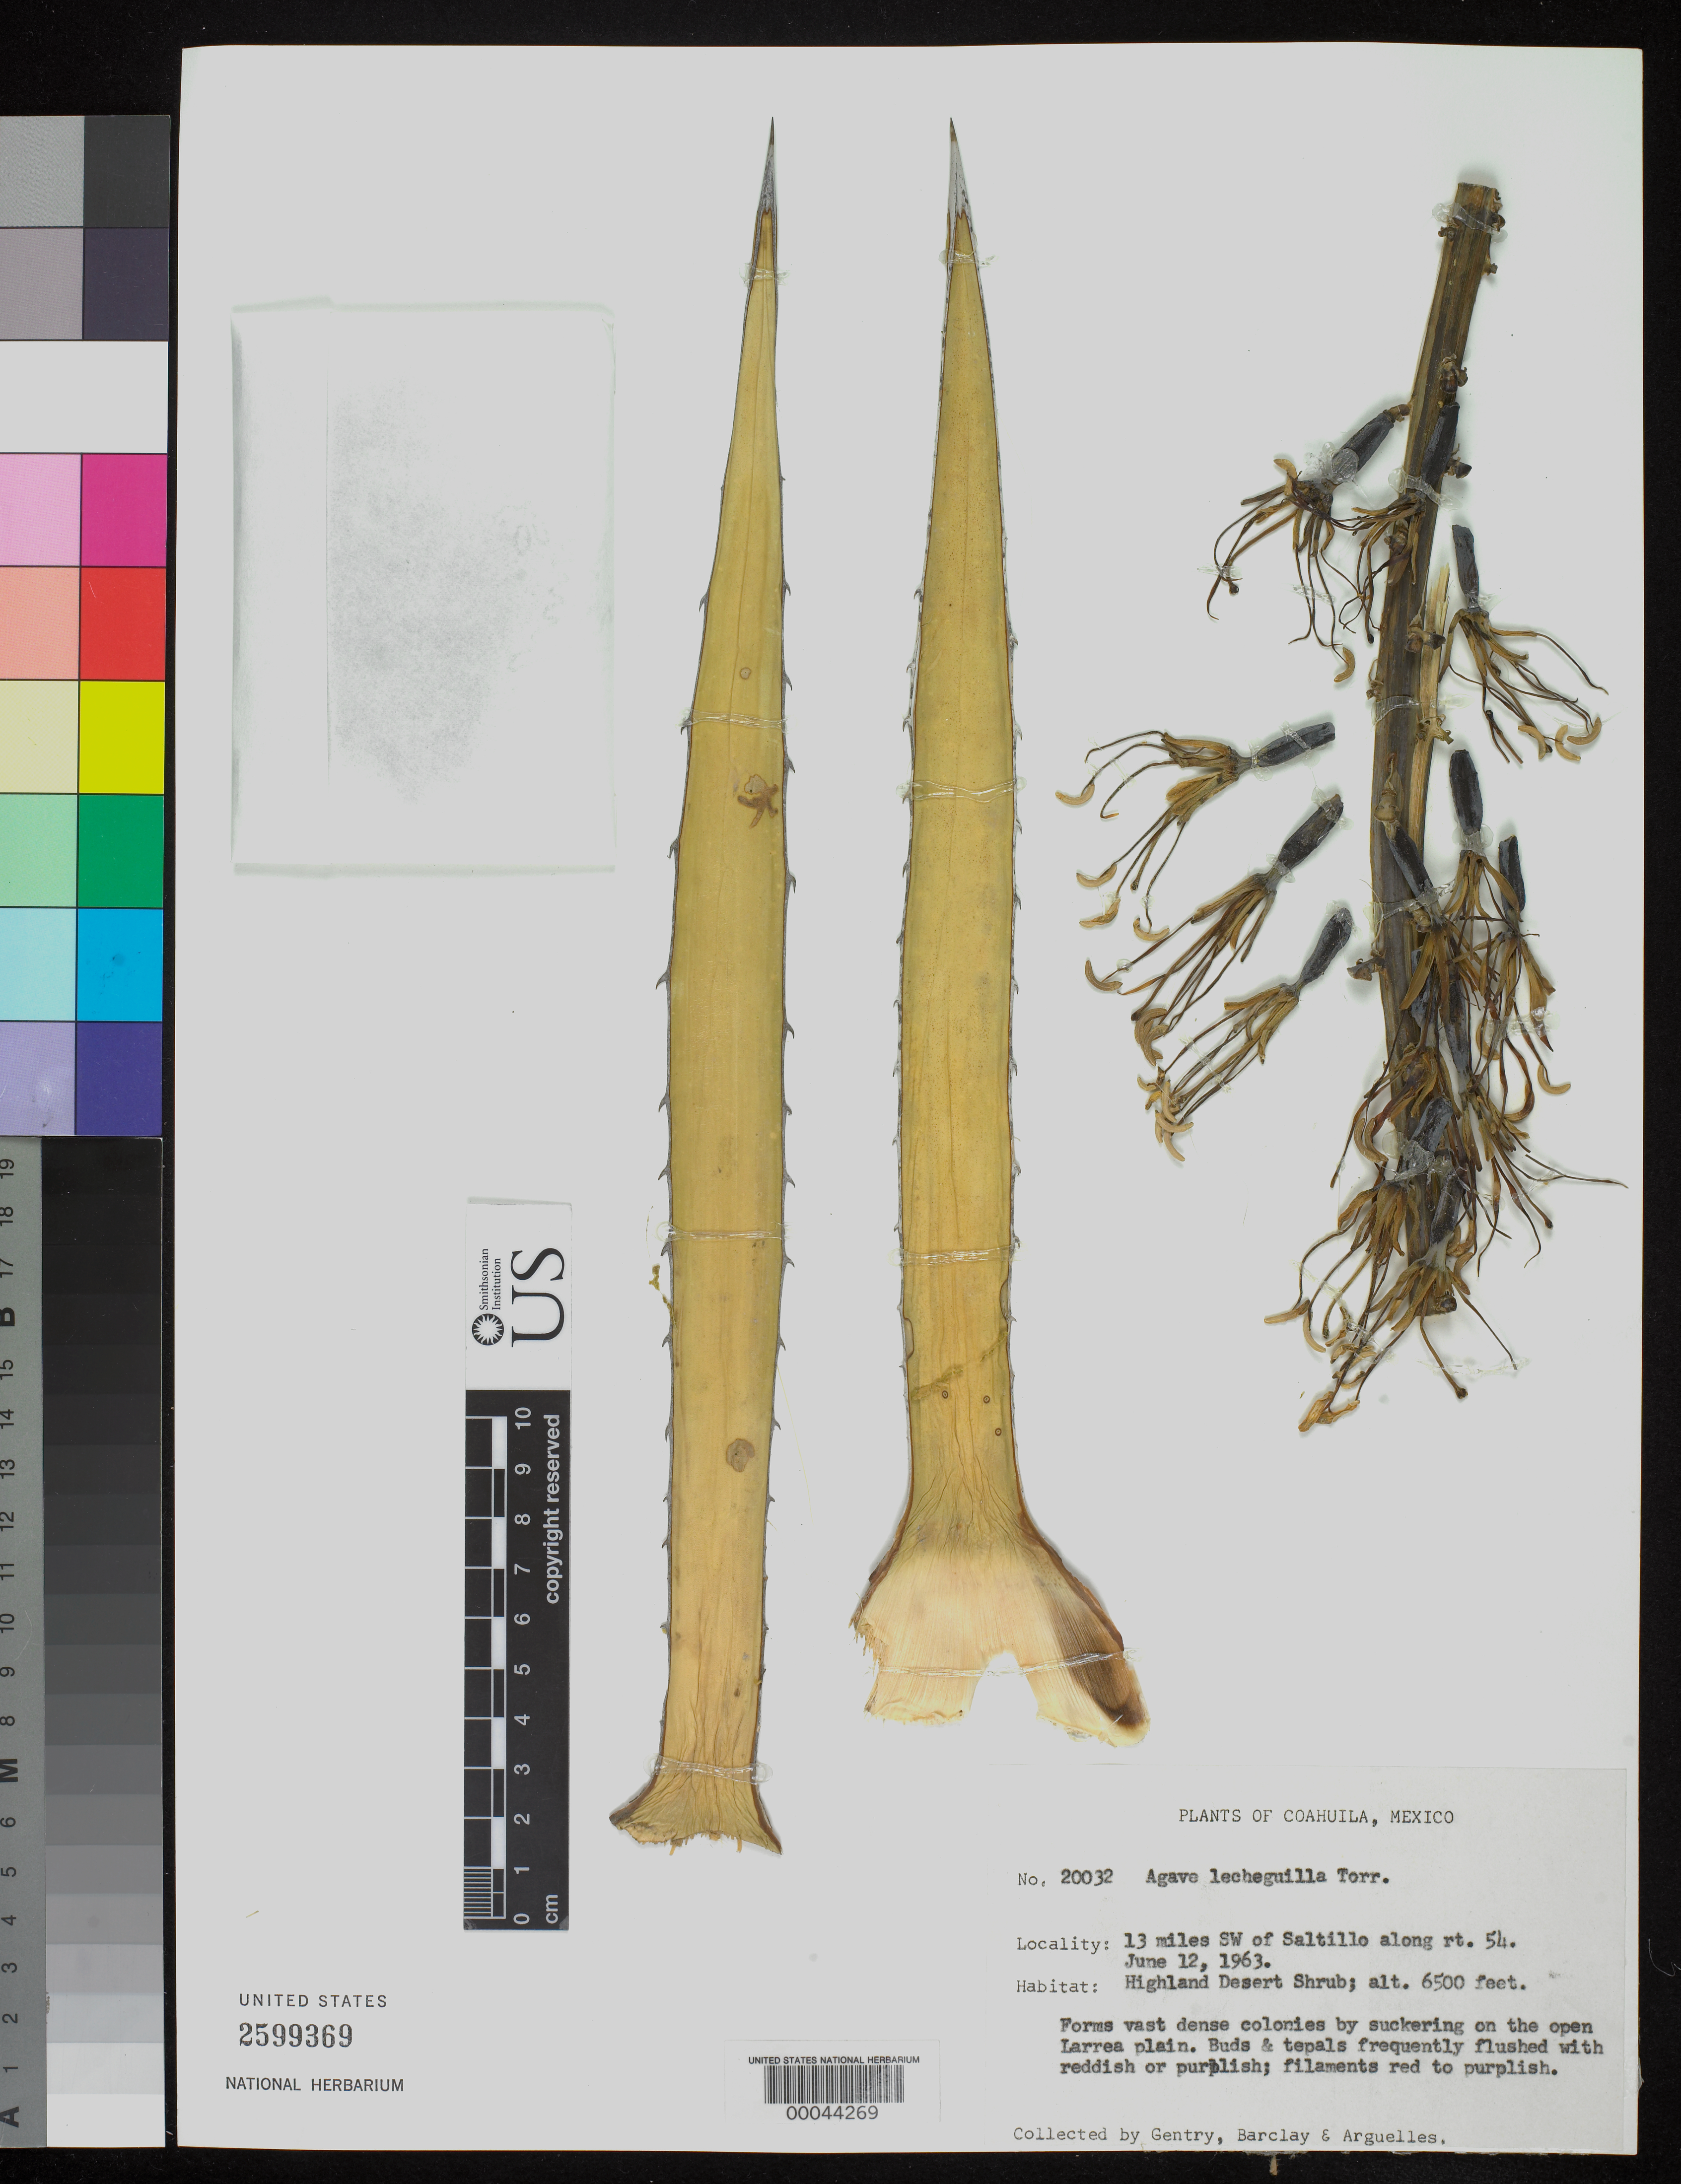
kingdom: Plantae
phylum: Tracheophyta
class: Liliopsida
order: Asparagales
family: Asparagaceae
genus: Agave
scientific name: Agave lechuguilla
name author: Torr.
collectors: H. S. Gentry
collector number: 20032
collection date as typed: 12 Jun 1963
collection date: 1963-06-12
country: Mexico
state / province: Coahuila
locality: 13 mi SW of Saltillo along rt 54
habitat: Highland desert shrub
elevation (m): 1981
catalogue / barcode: US 2599369